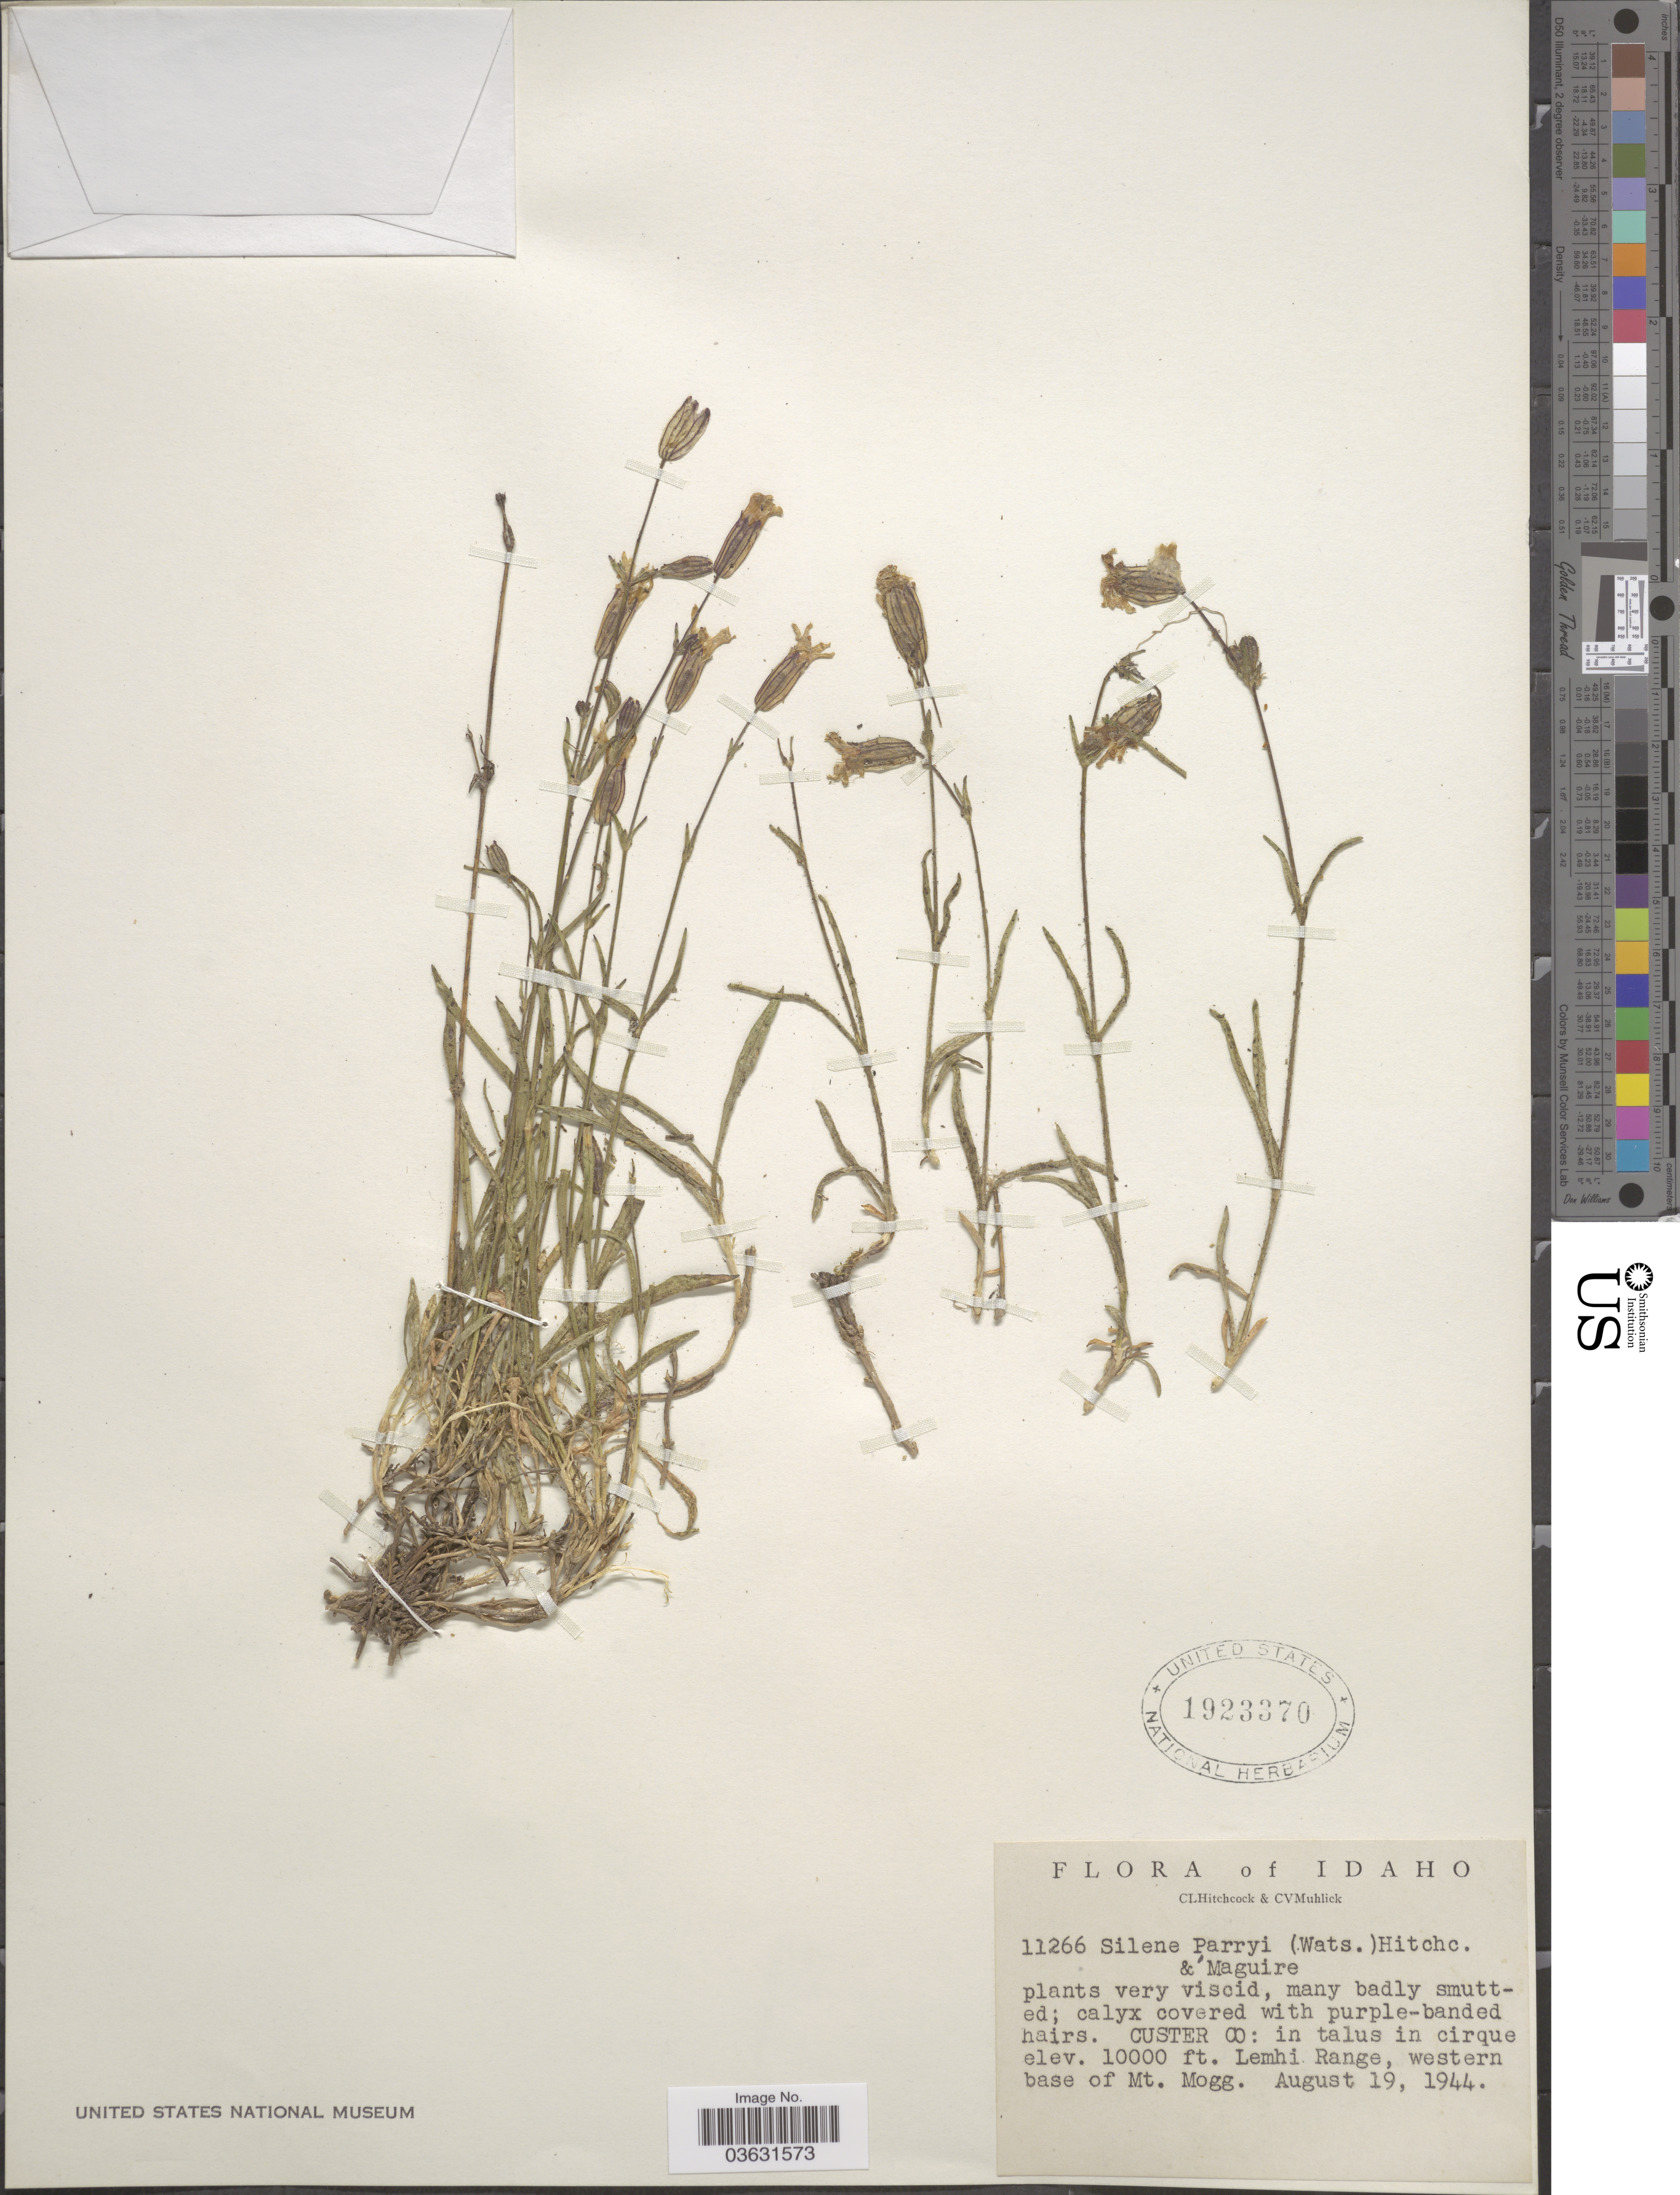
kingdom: Plantae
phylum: Tracheophyta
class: Magnoliopsida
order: Caryophyllales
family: Caryophyllaceae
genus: Silene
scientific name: Silene parryi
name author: (S. Watson) C.L. Hitchc. & Maguire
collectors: C. L. Hitchcock & C. V. Muhlick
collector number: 11266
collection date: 1944-08-19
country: United States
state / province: Idaho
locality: Custer Co: Lemhi Range, western base of Mt. Mogg.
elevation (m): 3048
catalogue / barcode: US 1923370